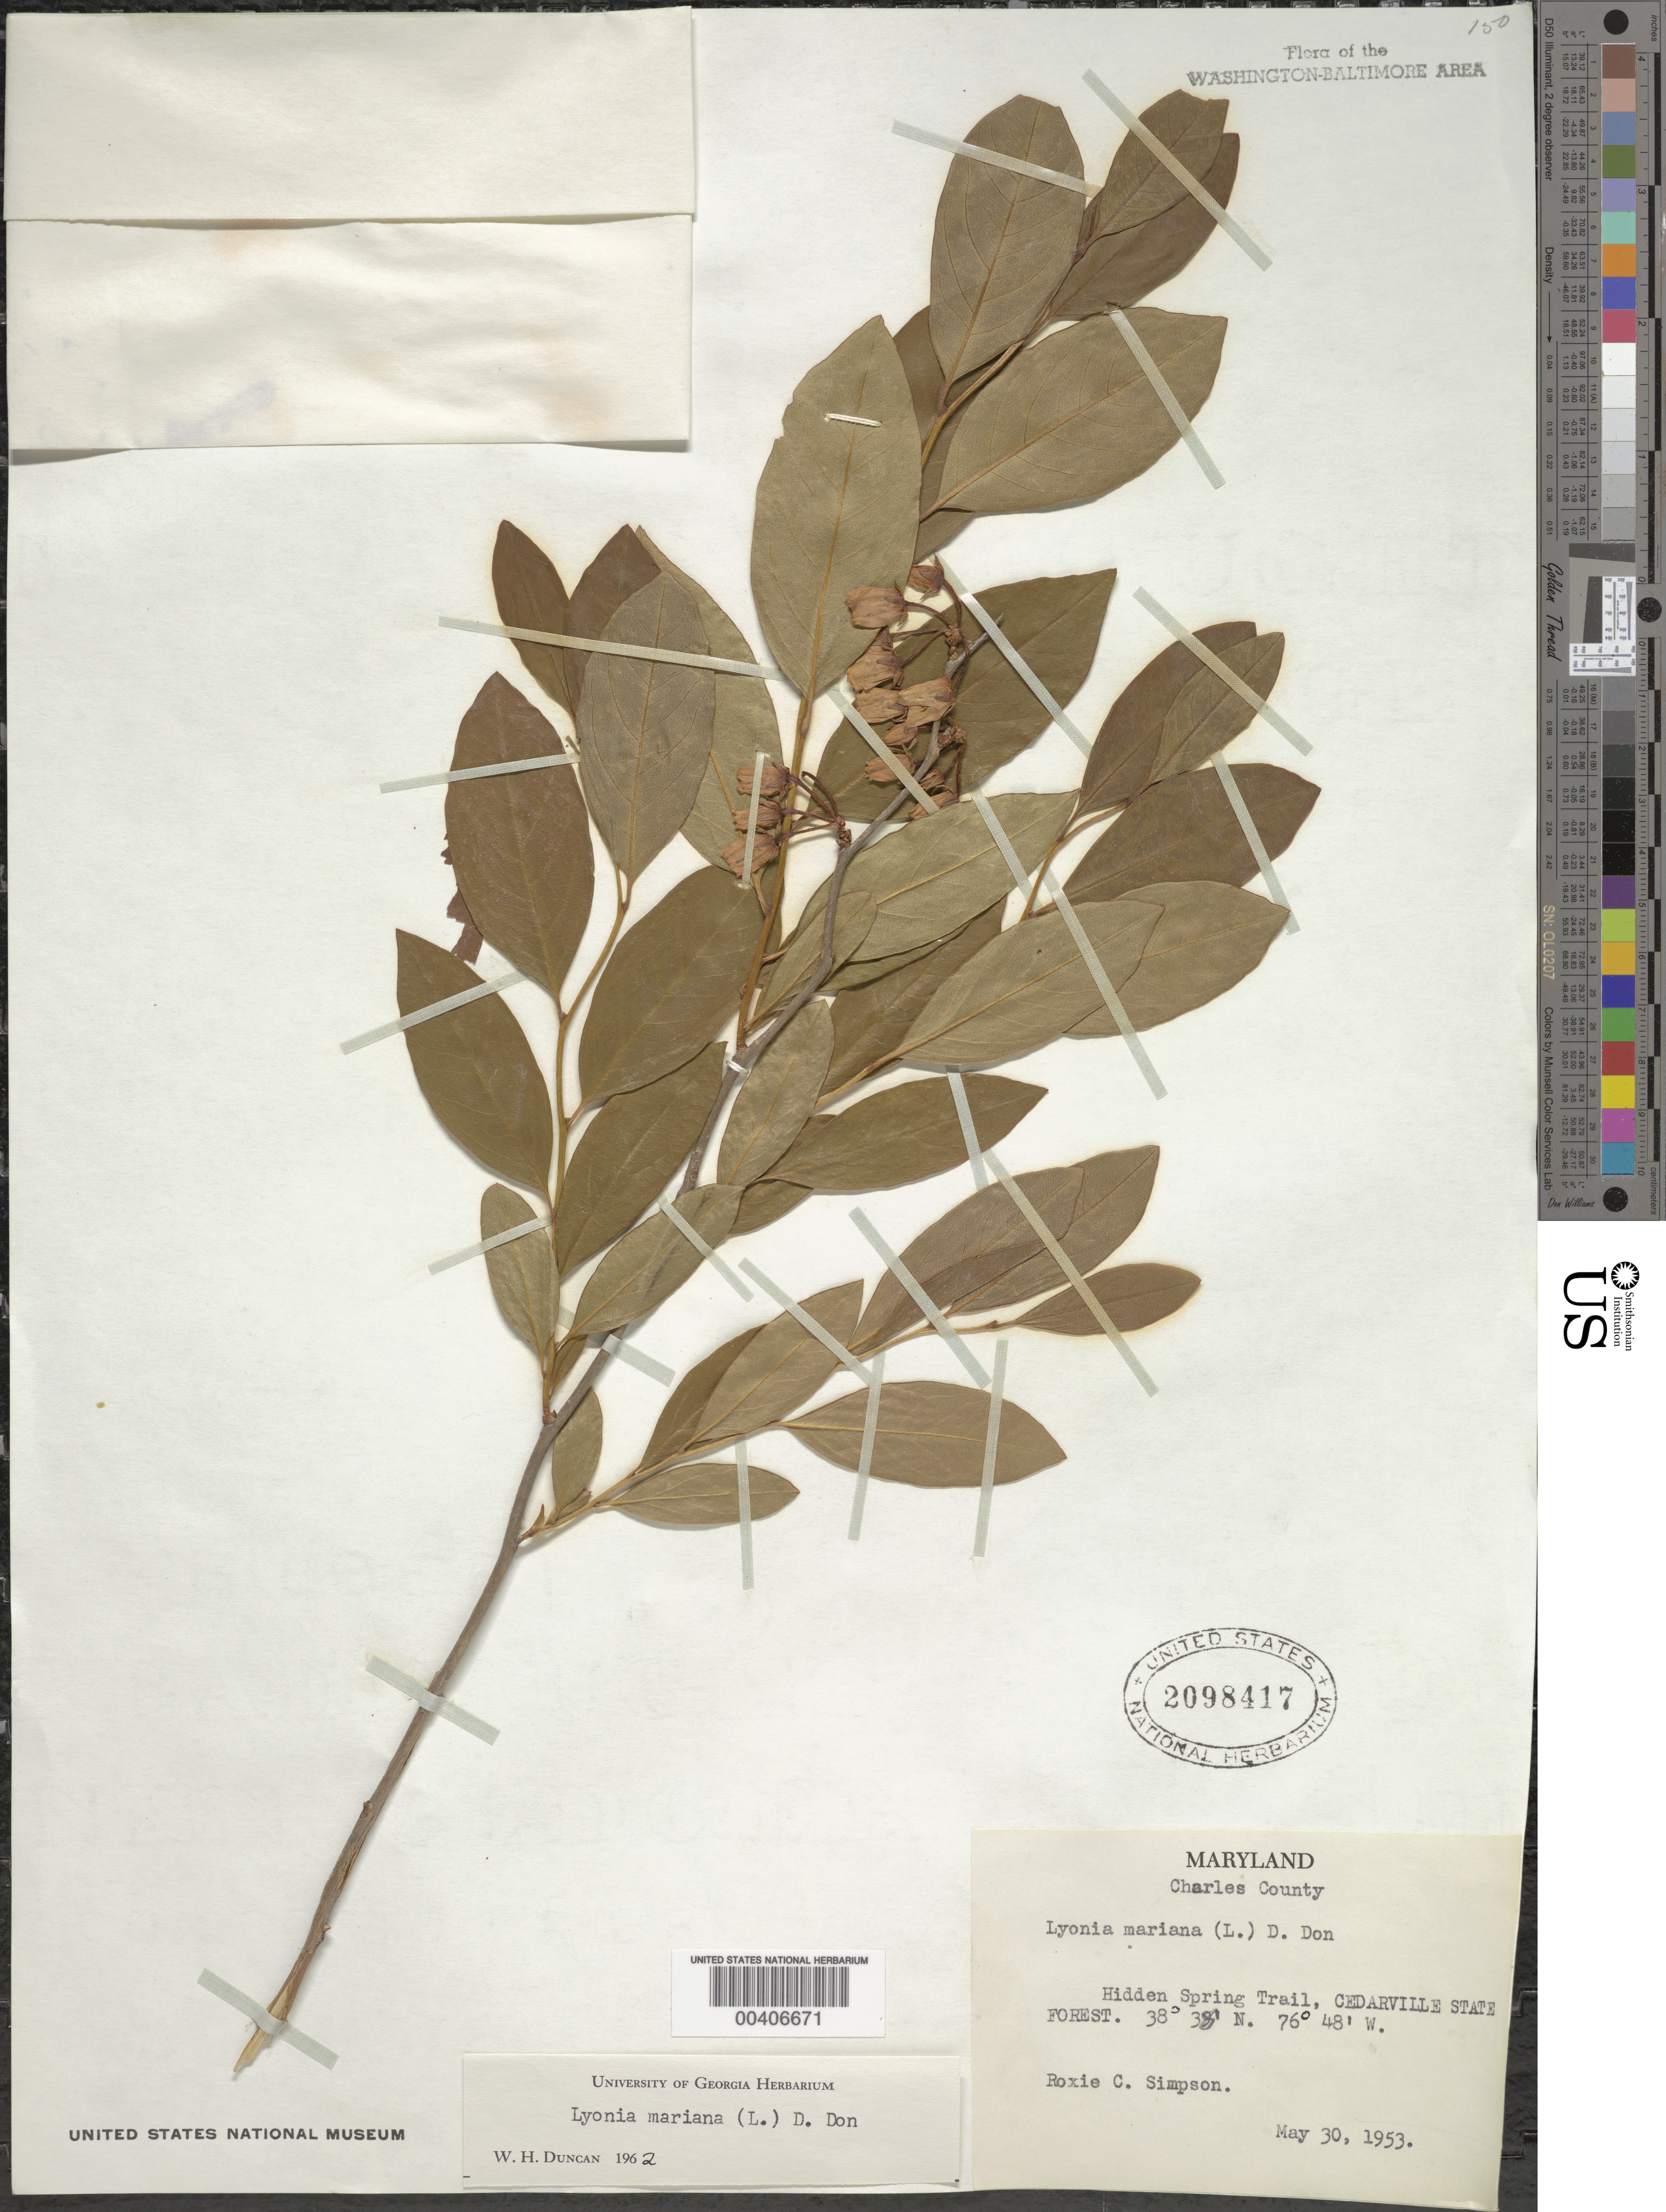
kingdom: Plantae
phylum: Tracheophyta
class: Magnoliopsida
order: Ericales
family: Ericaceae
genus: Lyonia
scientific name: Lyonia mariana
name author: (L.) D. Don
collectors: R. Simpson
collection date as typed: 30 May 1953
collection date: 1953-05-30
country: United States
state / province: Maryland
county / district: Charles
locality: Cedarville State Forest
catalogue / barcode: US 2098417